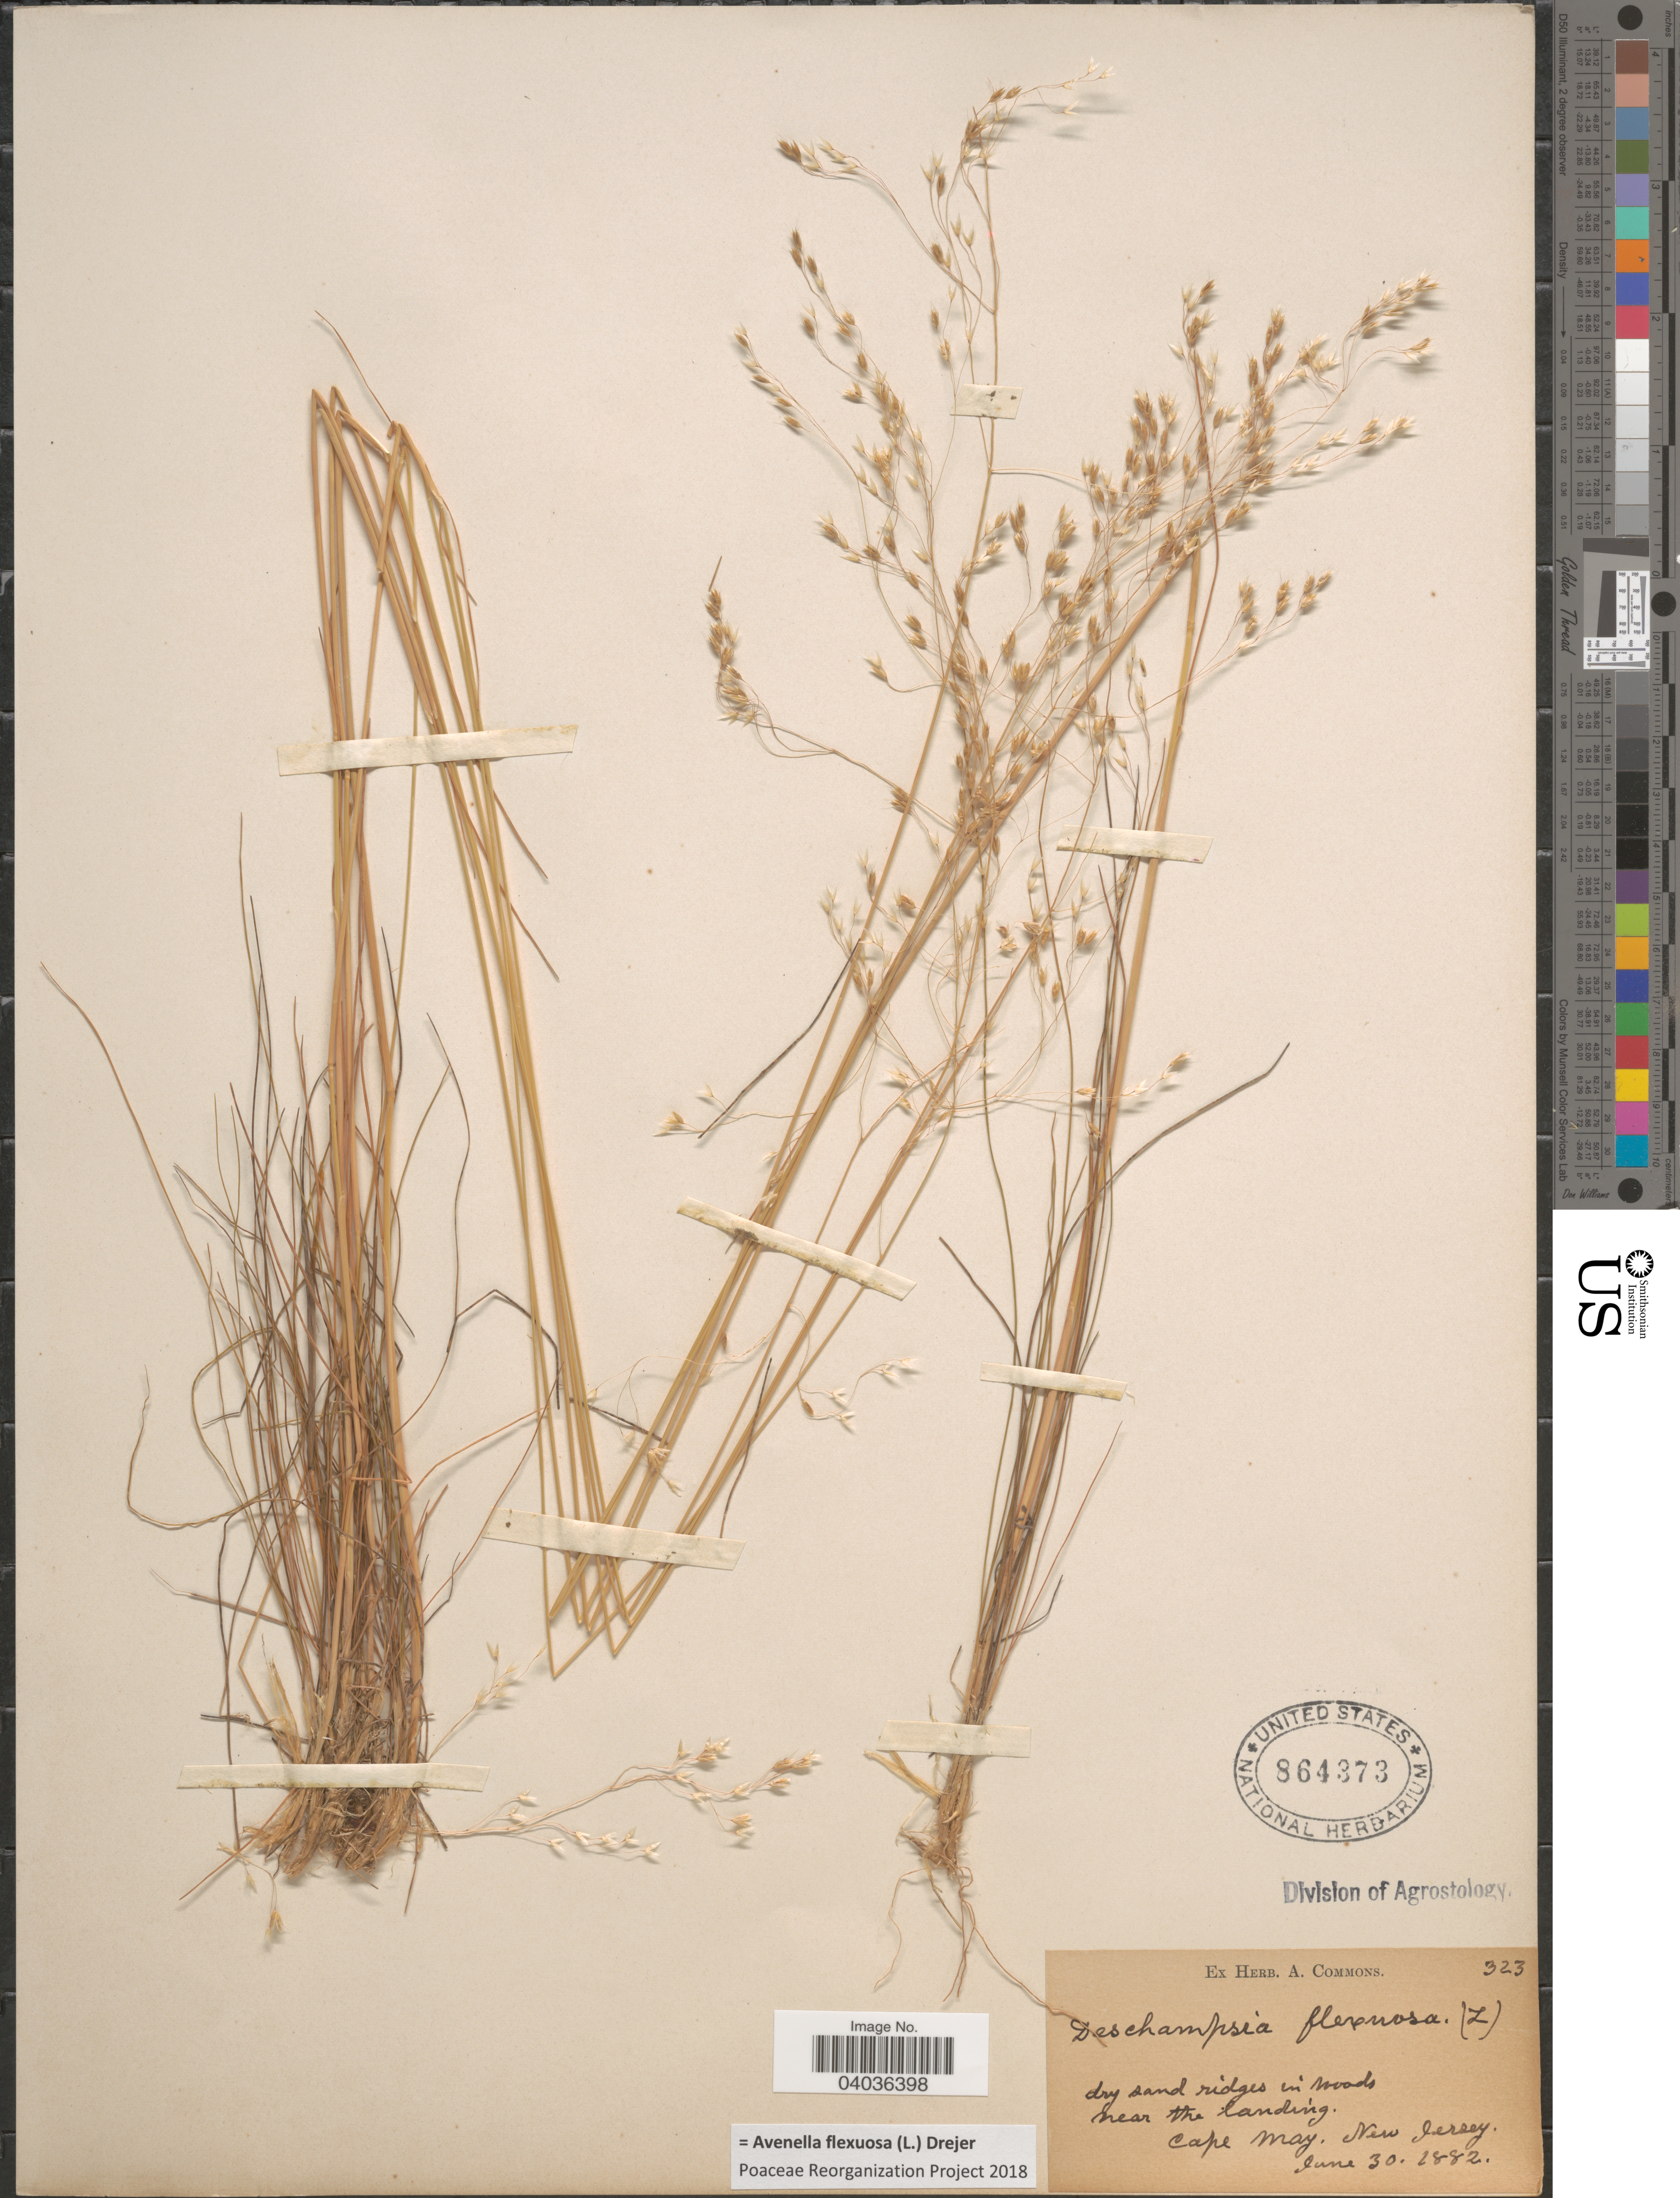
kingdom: Plantae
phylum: Tracheophyta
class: Liliopsida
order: Poales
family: Poaceae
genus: Avenella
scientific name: Avenella flexuosa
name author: (L.) Drejer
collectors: ex herb. A. Commons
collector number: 323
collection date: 1882-06-30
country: United States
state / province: New Jersey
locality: Dry sand ridges in woods near the landing. Cape May.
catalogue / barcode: US 864373